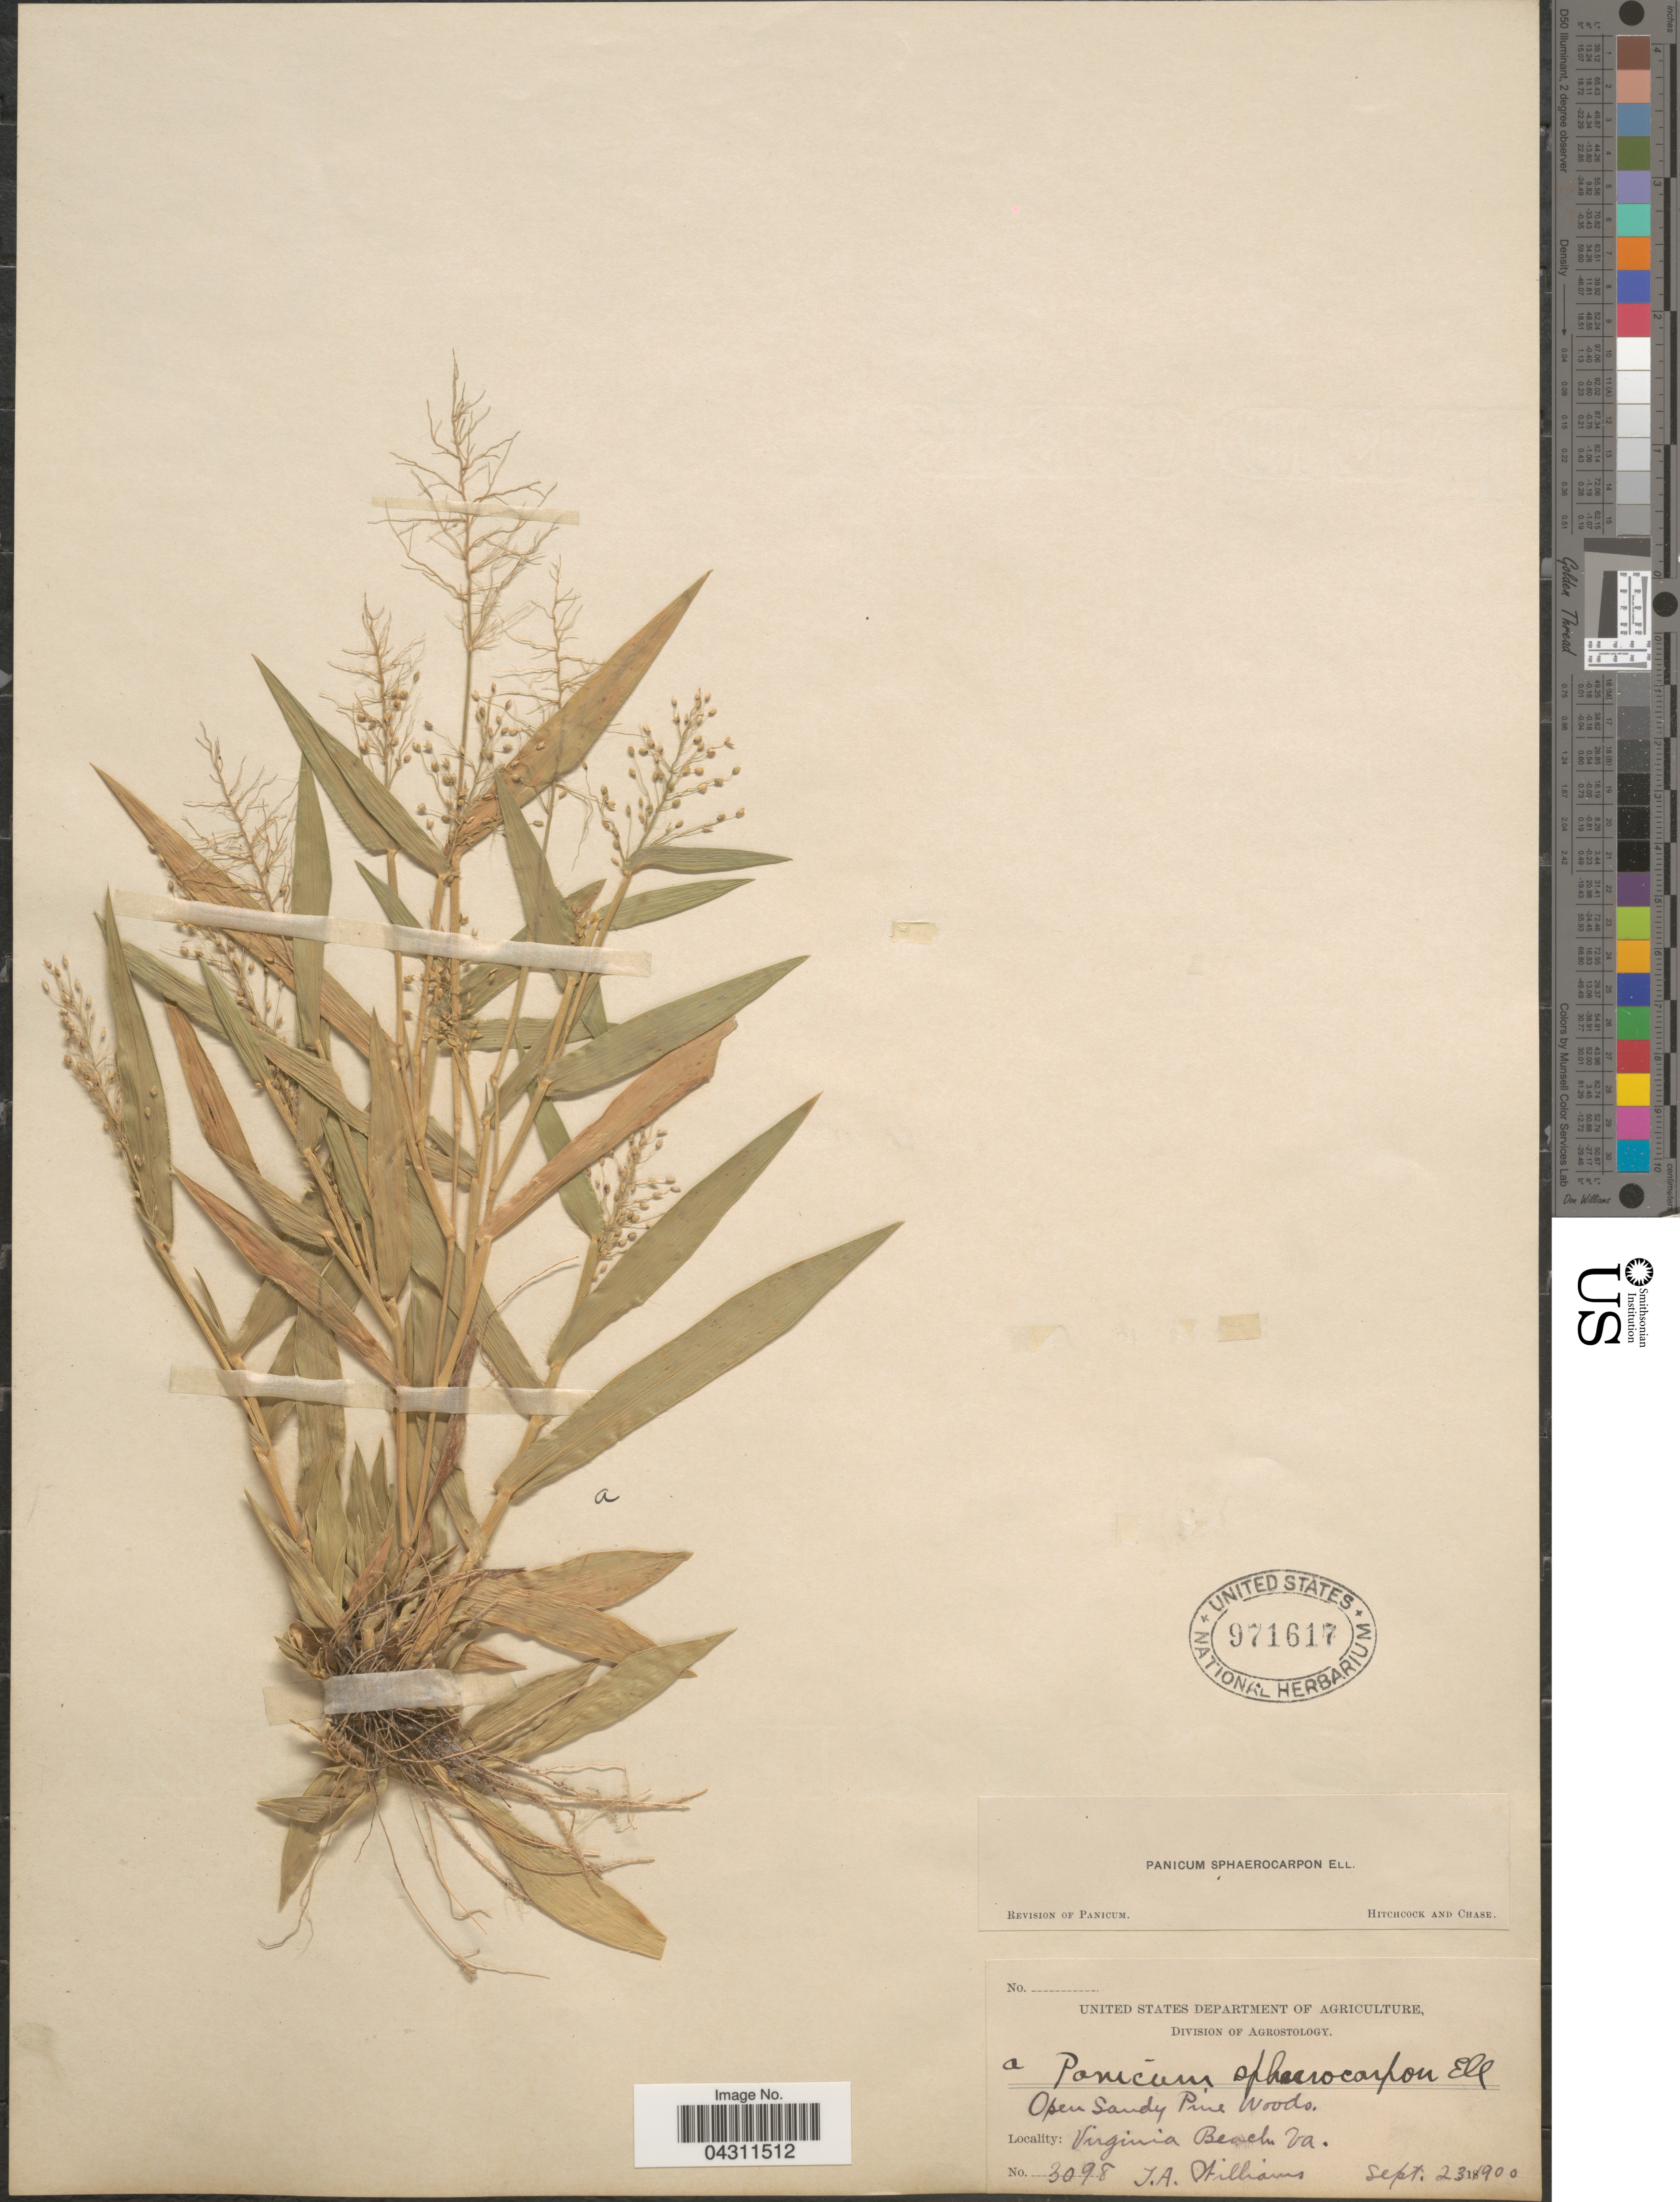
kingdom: Plantae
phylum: Tracheophyta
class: Liliopsida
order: Poales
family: Poaceae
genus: Dichanthelium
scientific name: Dichanthelium sphaerocarpon var. sphaerocarpon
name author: (Elliott) Gould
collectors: T. Williams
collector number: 3098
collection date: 1900-09-23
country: United States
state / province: Virginia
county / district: City of Virginia Beach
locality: Open sandy pine woods. Virginia Beach.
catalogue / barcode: US 971617